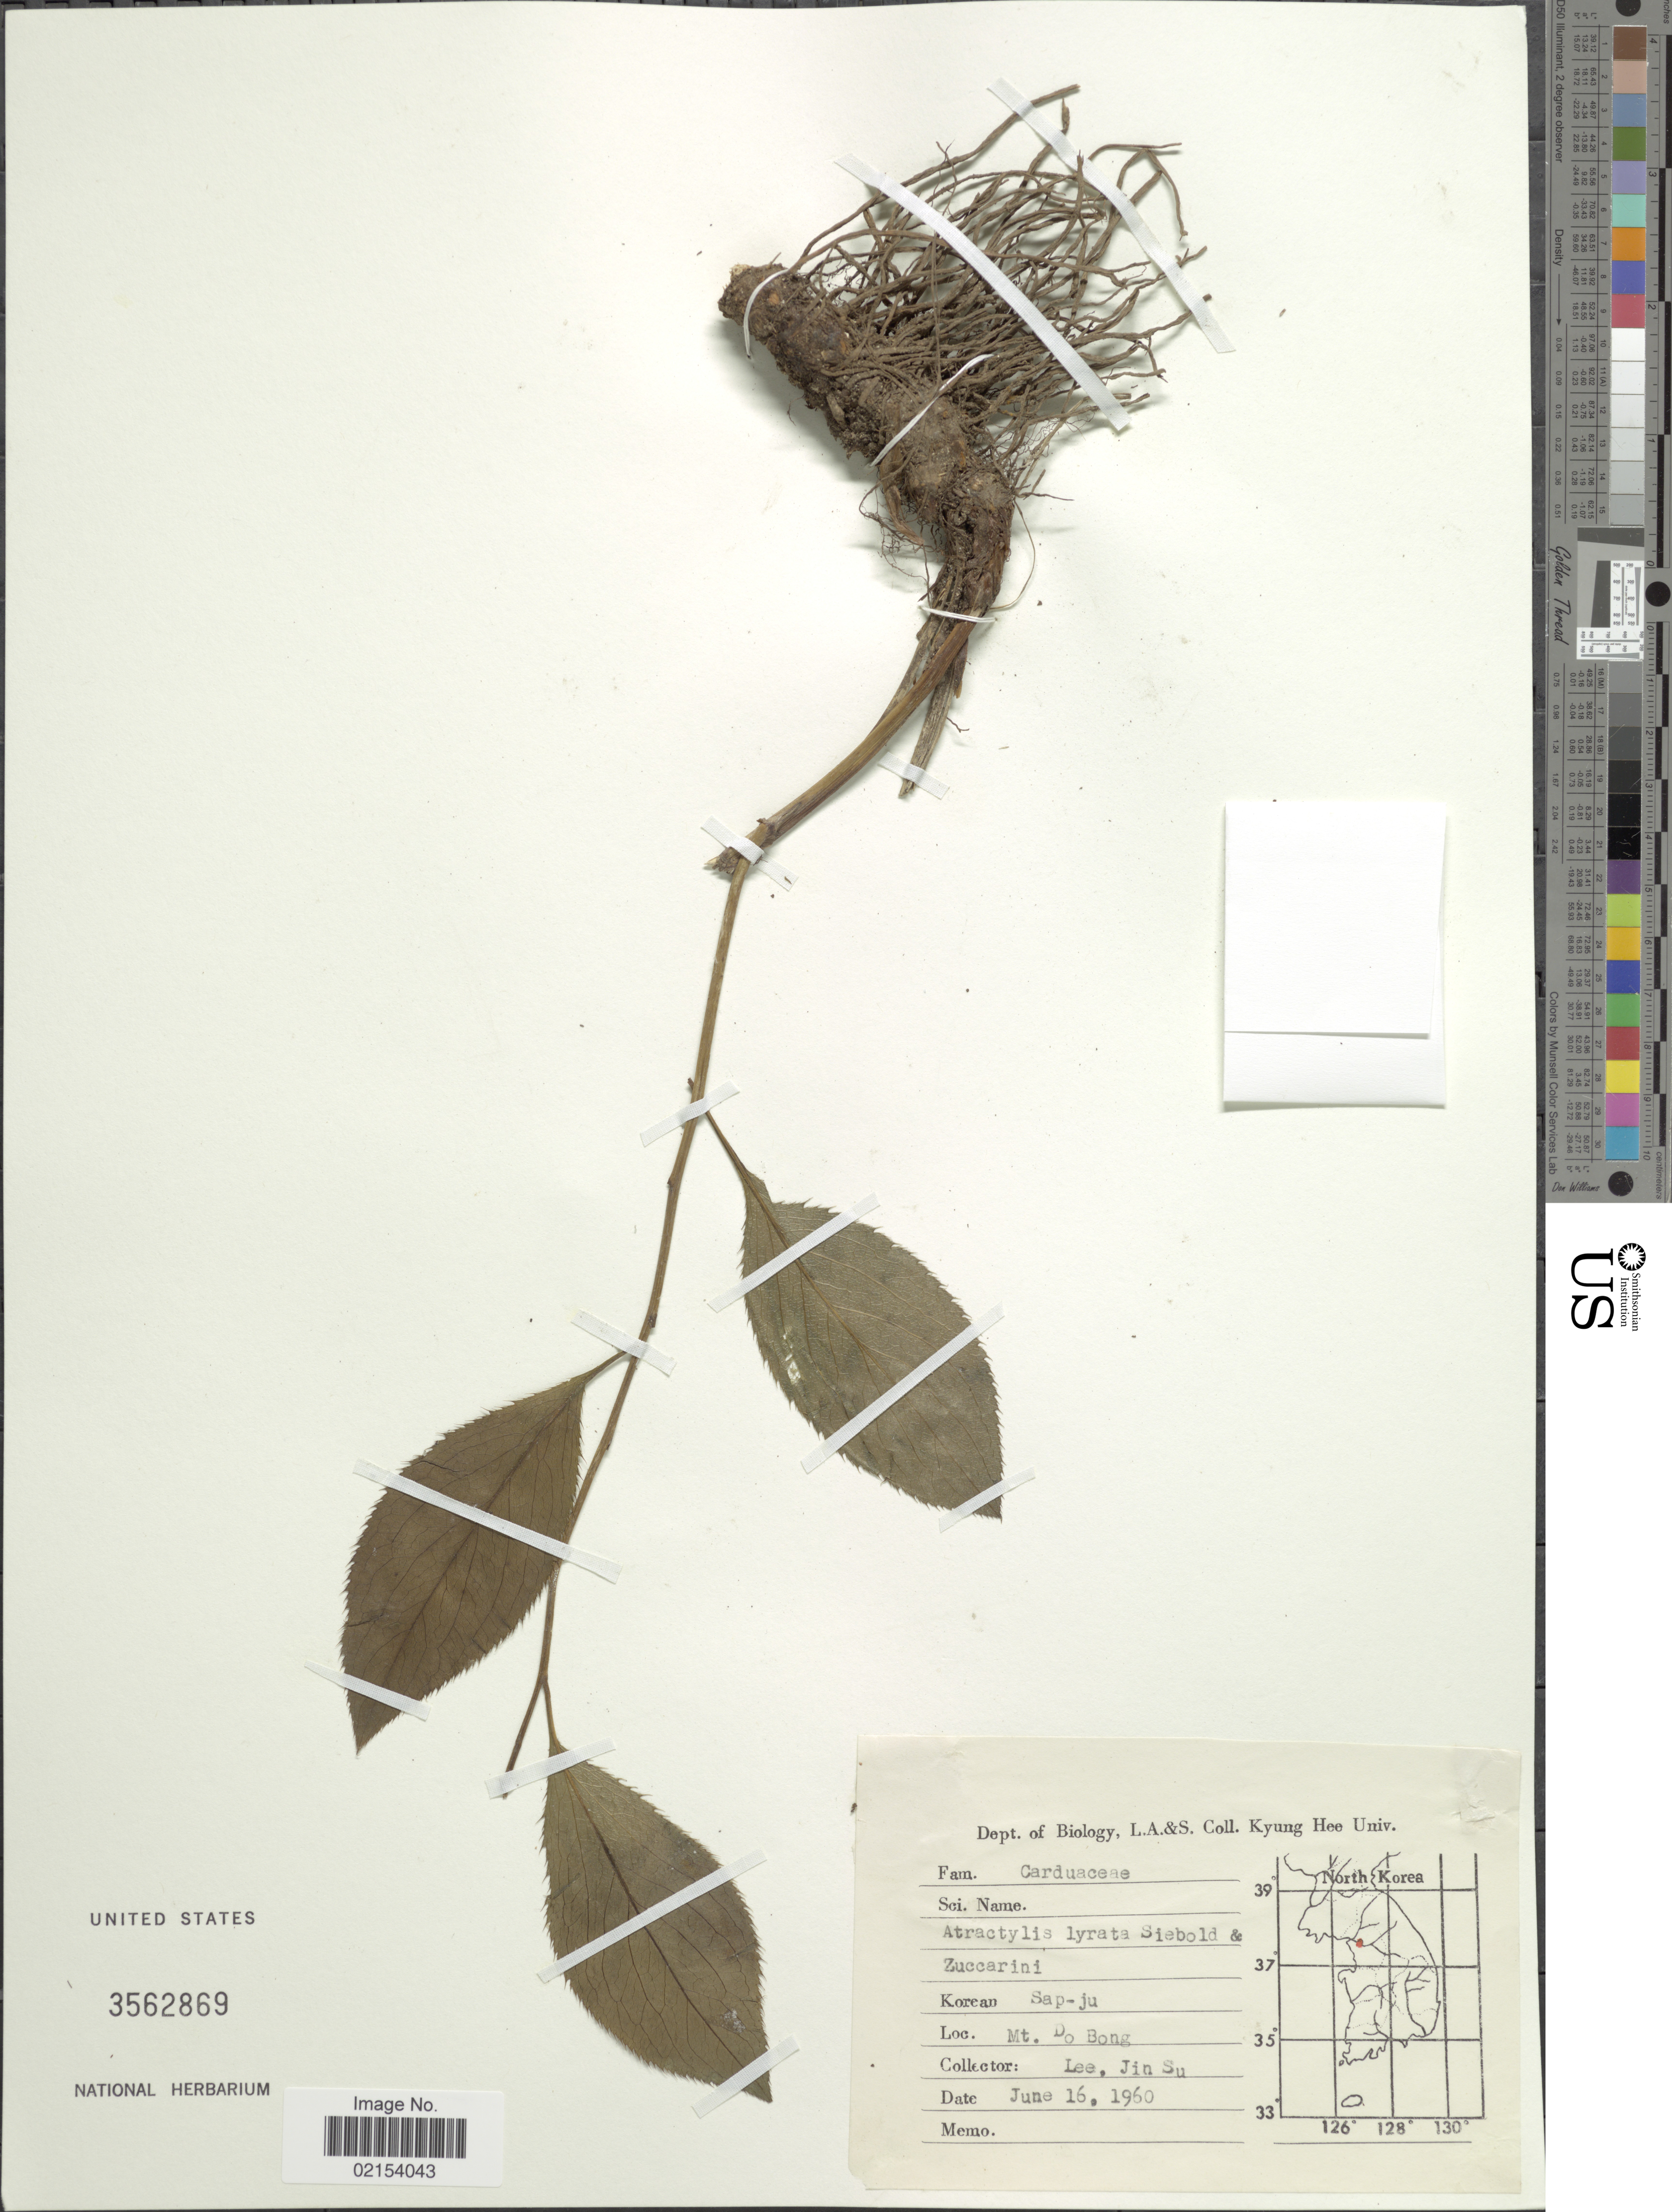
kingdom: Plantae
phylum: Tracheophyta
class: Magnoliopsida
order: Asterales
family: Asteraceae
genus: Atractylodes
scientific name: Atractylodes lancea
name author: (Thunb.) DC.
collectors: J. Lee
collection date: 1960-06-16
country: South Korea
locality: Mt. Do Bong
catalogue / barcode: US 3562869